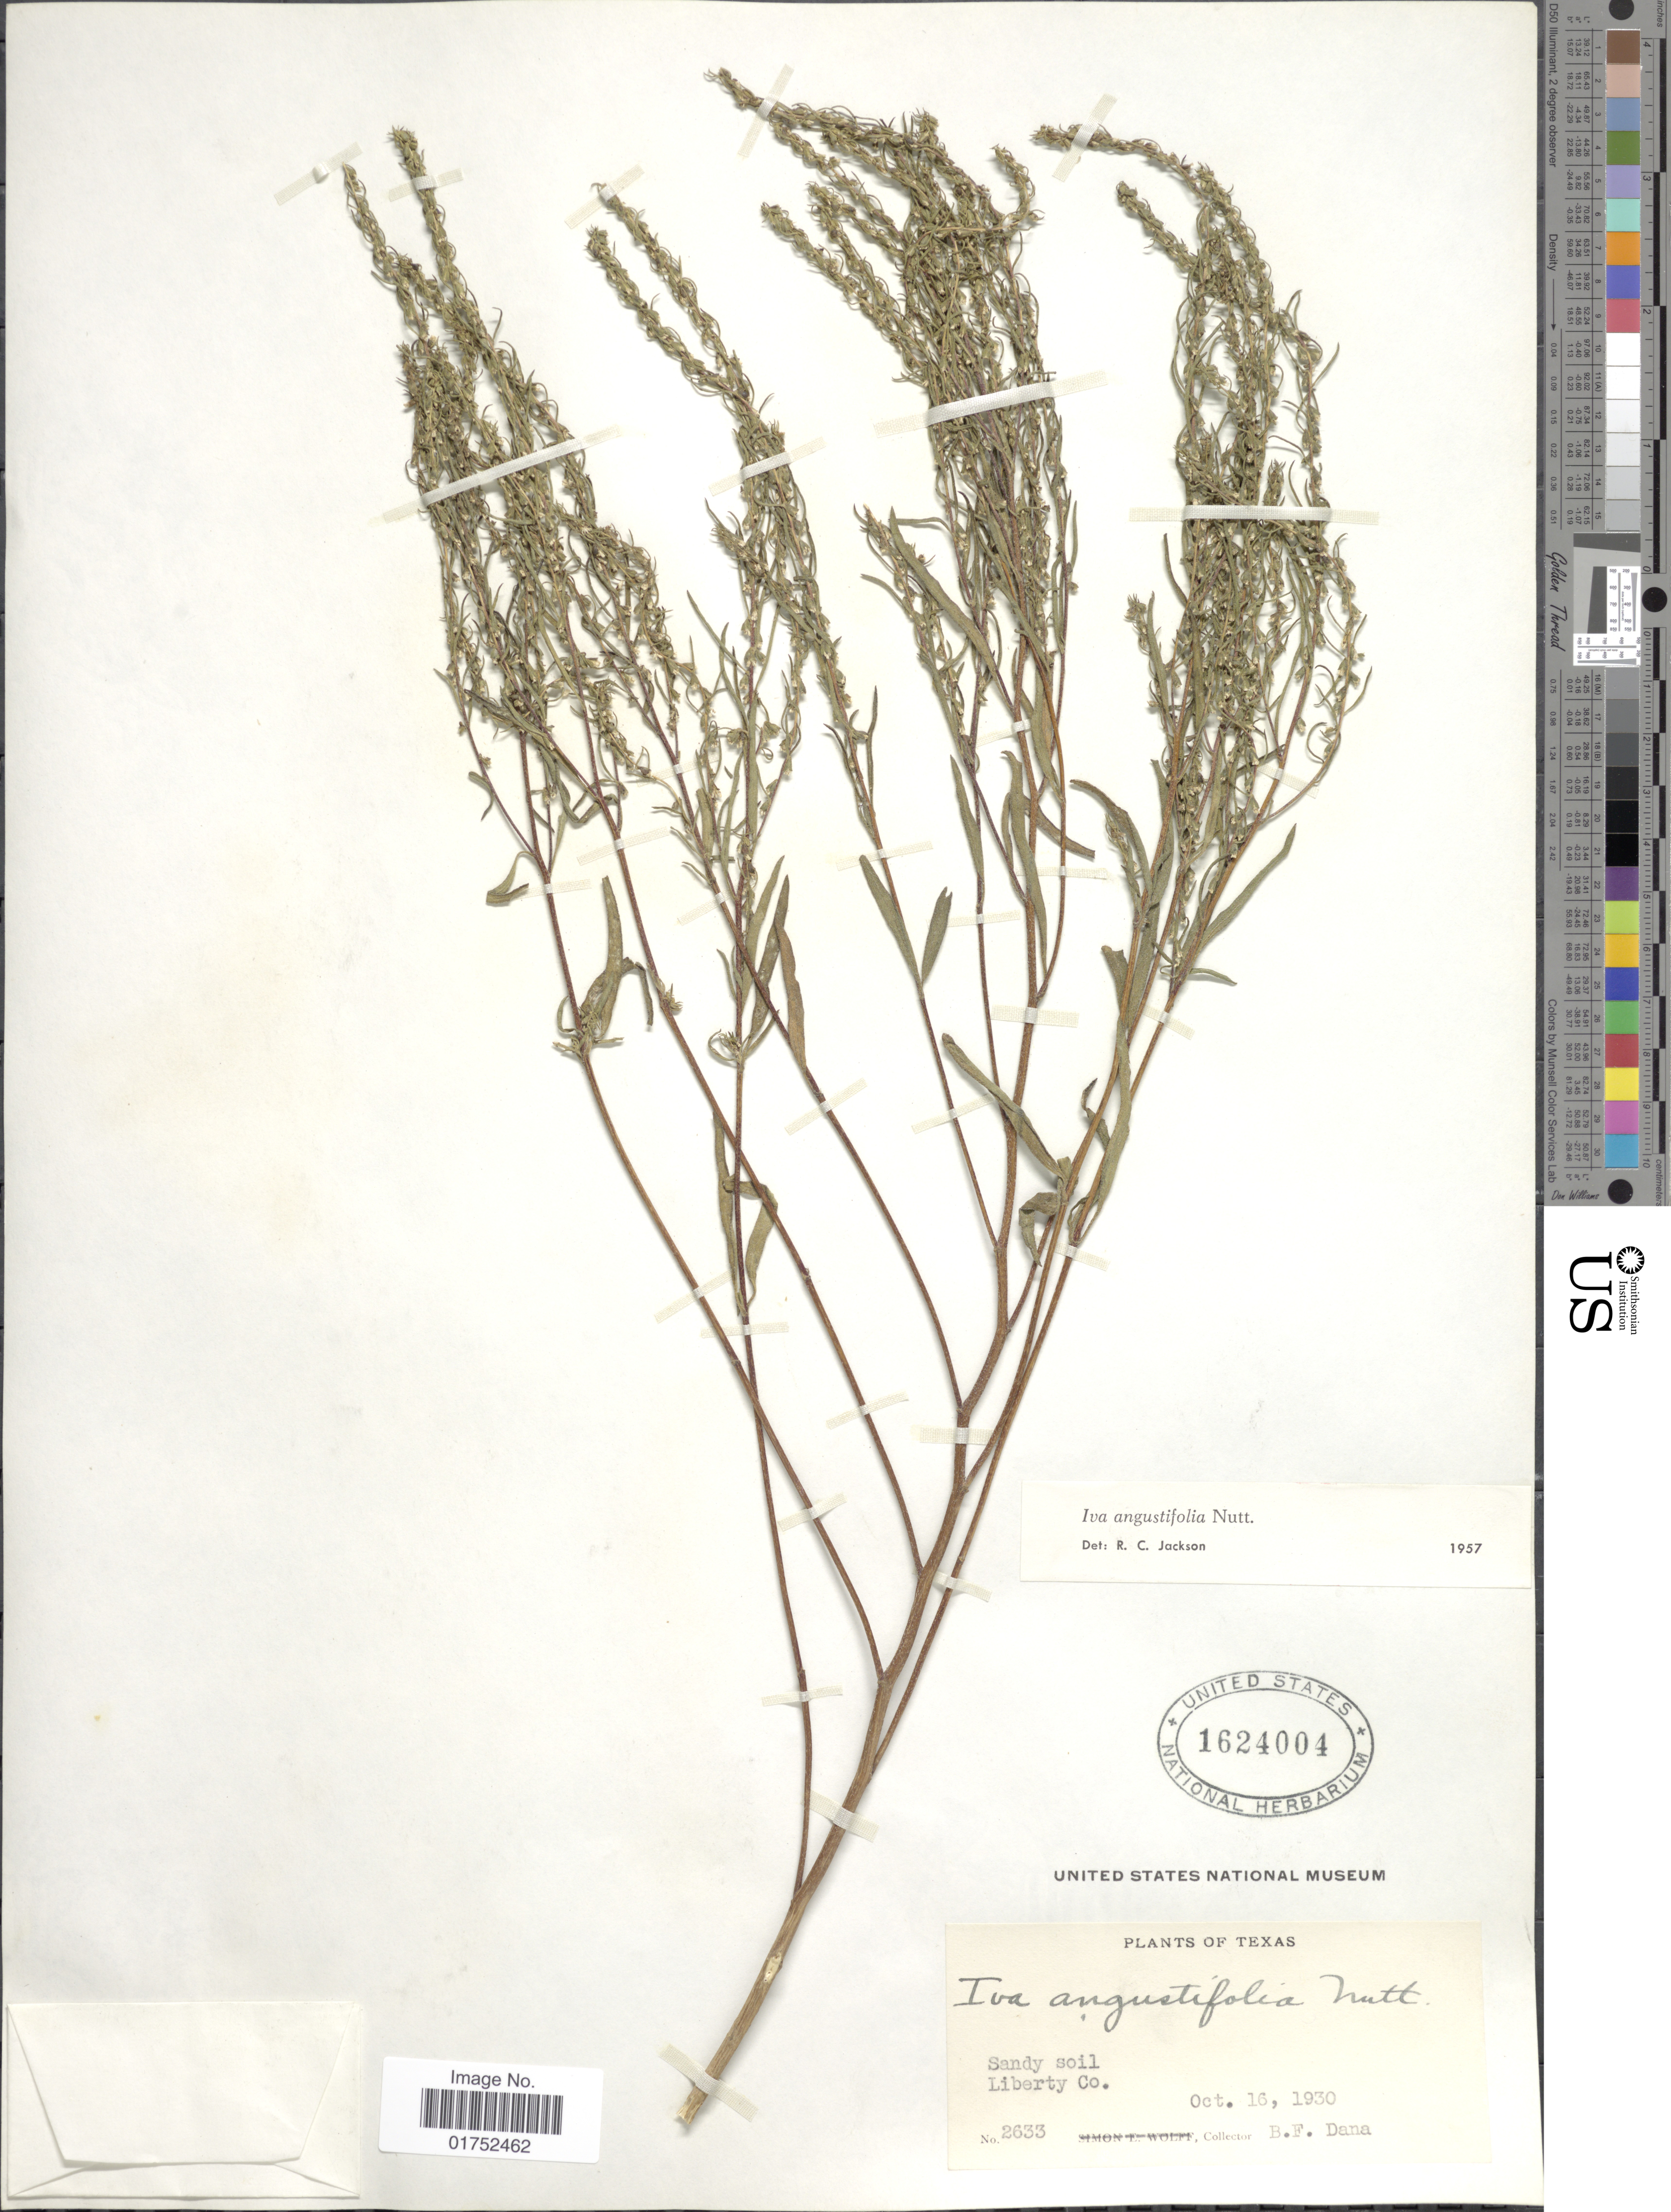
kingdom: Plantae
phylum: Tracheophyta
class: Magnoliopsida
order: Asterales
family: Asteraceae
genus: Iva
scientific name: Iva angustifolia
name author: Nutt.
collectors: B. Dana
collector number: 2633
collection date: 1930-10-16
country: United States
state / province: Texas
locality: Liberty Co.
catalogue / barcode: US 1624004